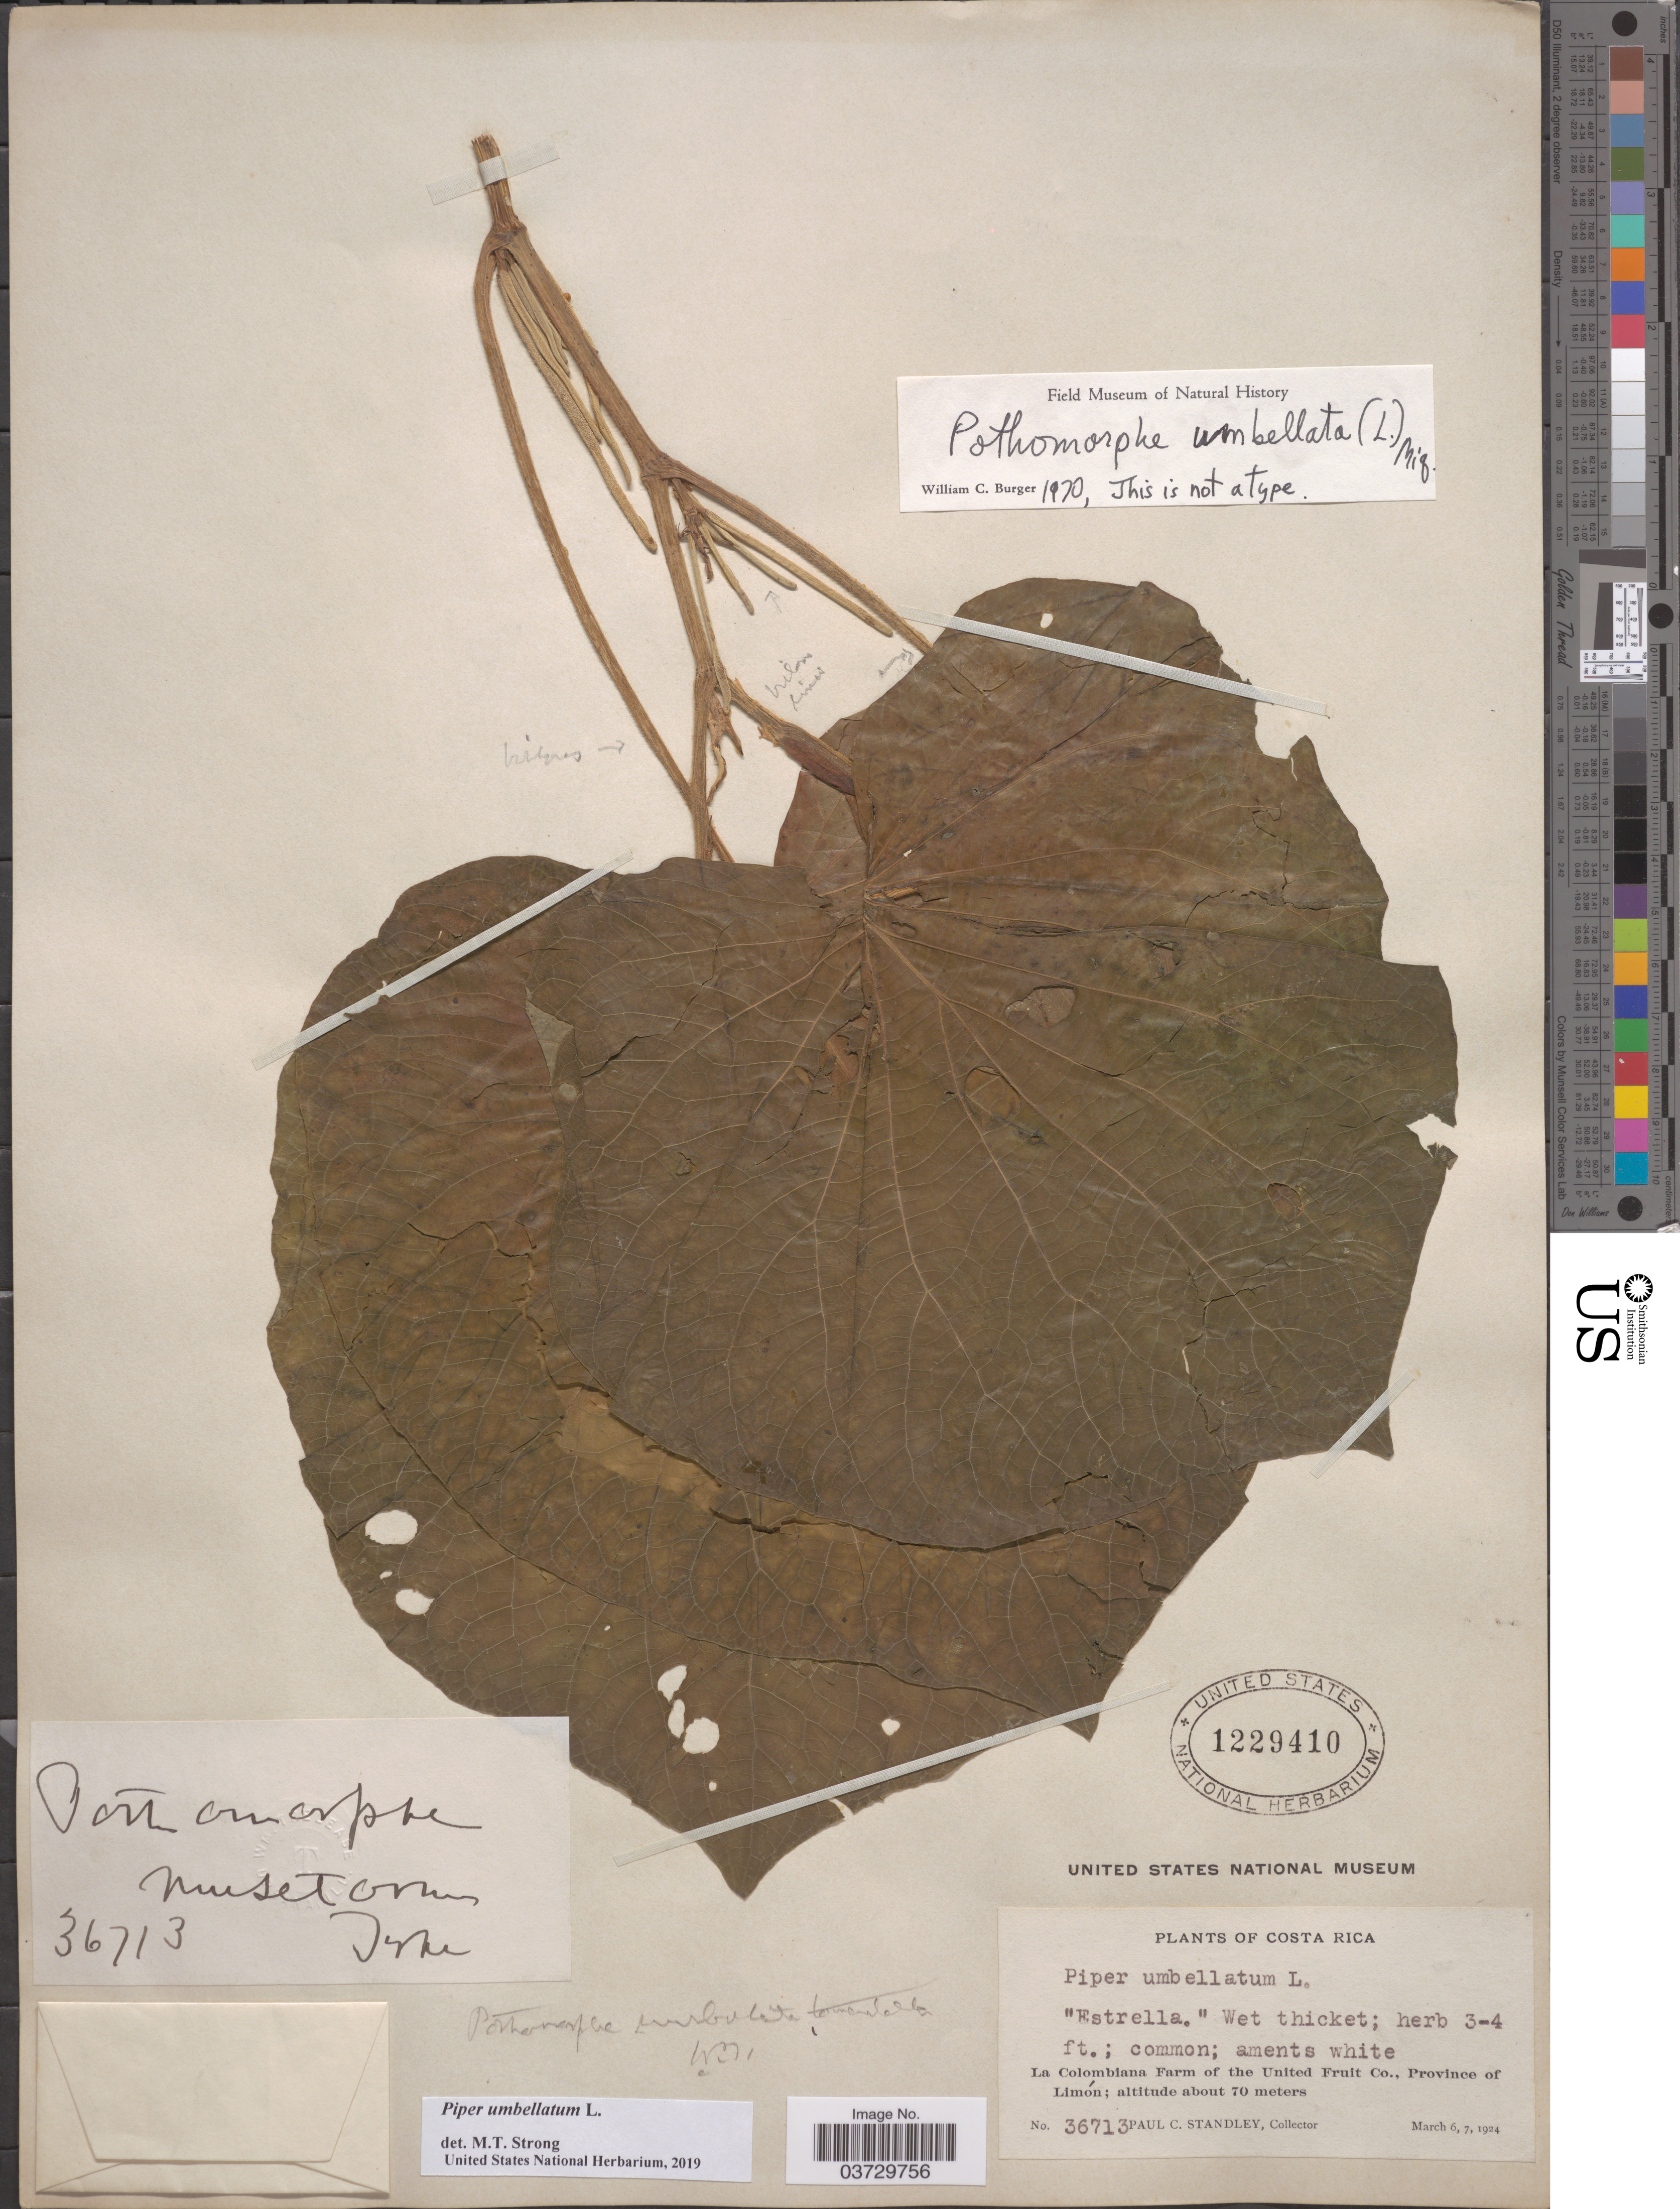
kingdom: Plantae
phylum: Tracheophyta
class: Magnoliopsida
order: Piperales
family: Piperaceae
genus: Piper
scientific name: Piper umbellatum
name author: L.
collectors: P. C. Standley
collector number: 36713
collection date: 1924-03-06/1924-03-07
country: Costa Rica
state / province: Limón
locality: La Columbiana Farm of the United Fruit Co.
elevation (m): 70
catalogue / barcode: US 1229410